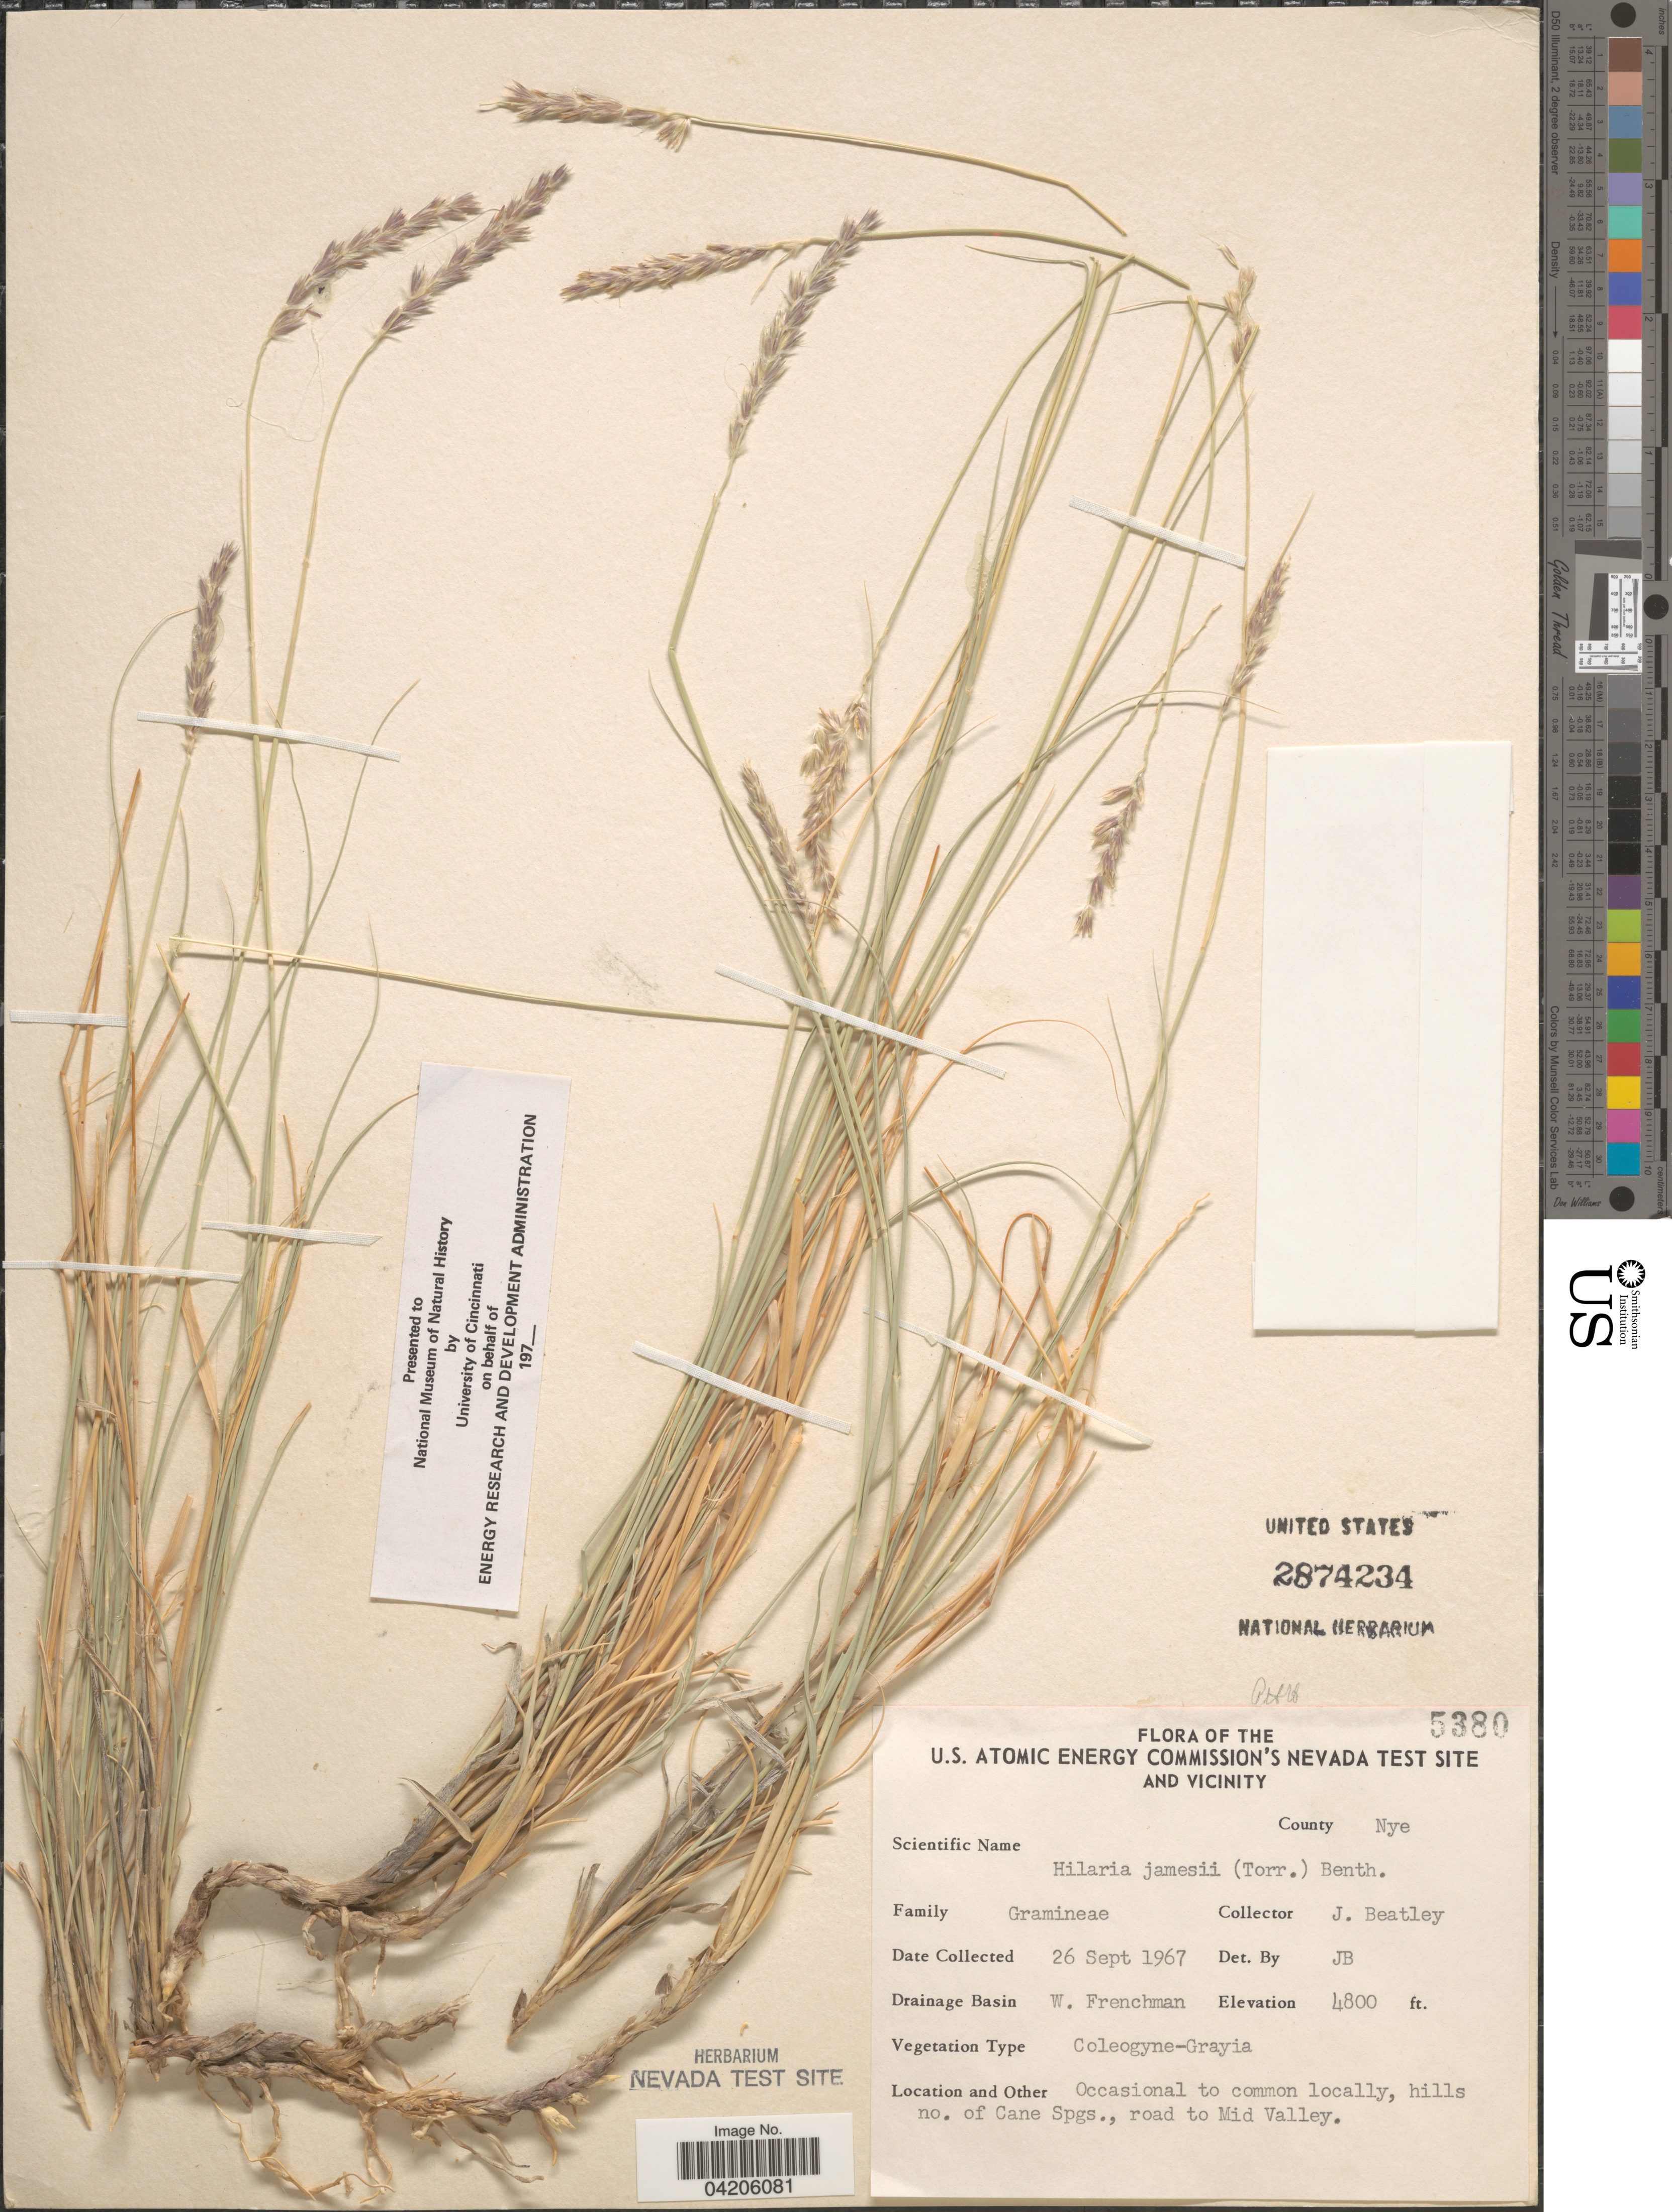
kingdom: Plantae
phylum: Tracheophyta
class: Liliopsida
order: Poales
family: Poaceae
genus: Hilaria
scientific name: Hilaria jamesii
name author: (Torr.) Benth.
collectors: J. C. Beatley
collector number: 5380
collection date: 1967-09-26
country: United States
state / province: Nevada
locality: U.S. Atomic Energy Commission's Nevada Test Site and Vicinity. County Nye. Drainage Basin W. Frenchman. Occasional to common locally, hills no. of Cane Spgs., road to Mid Valley.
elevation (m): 1463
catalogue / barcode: US 2874234